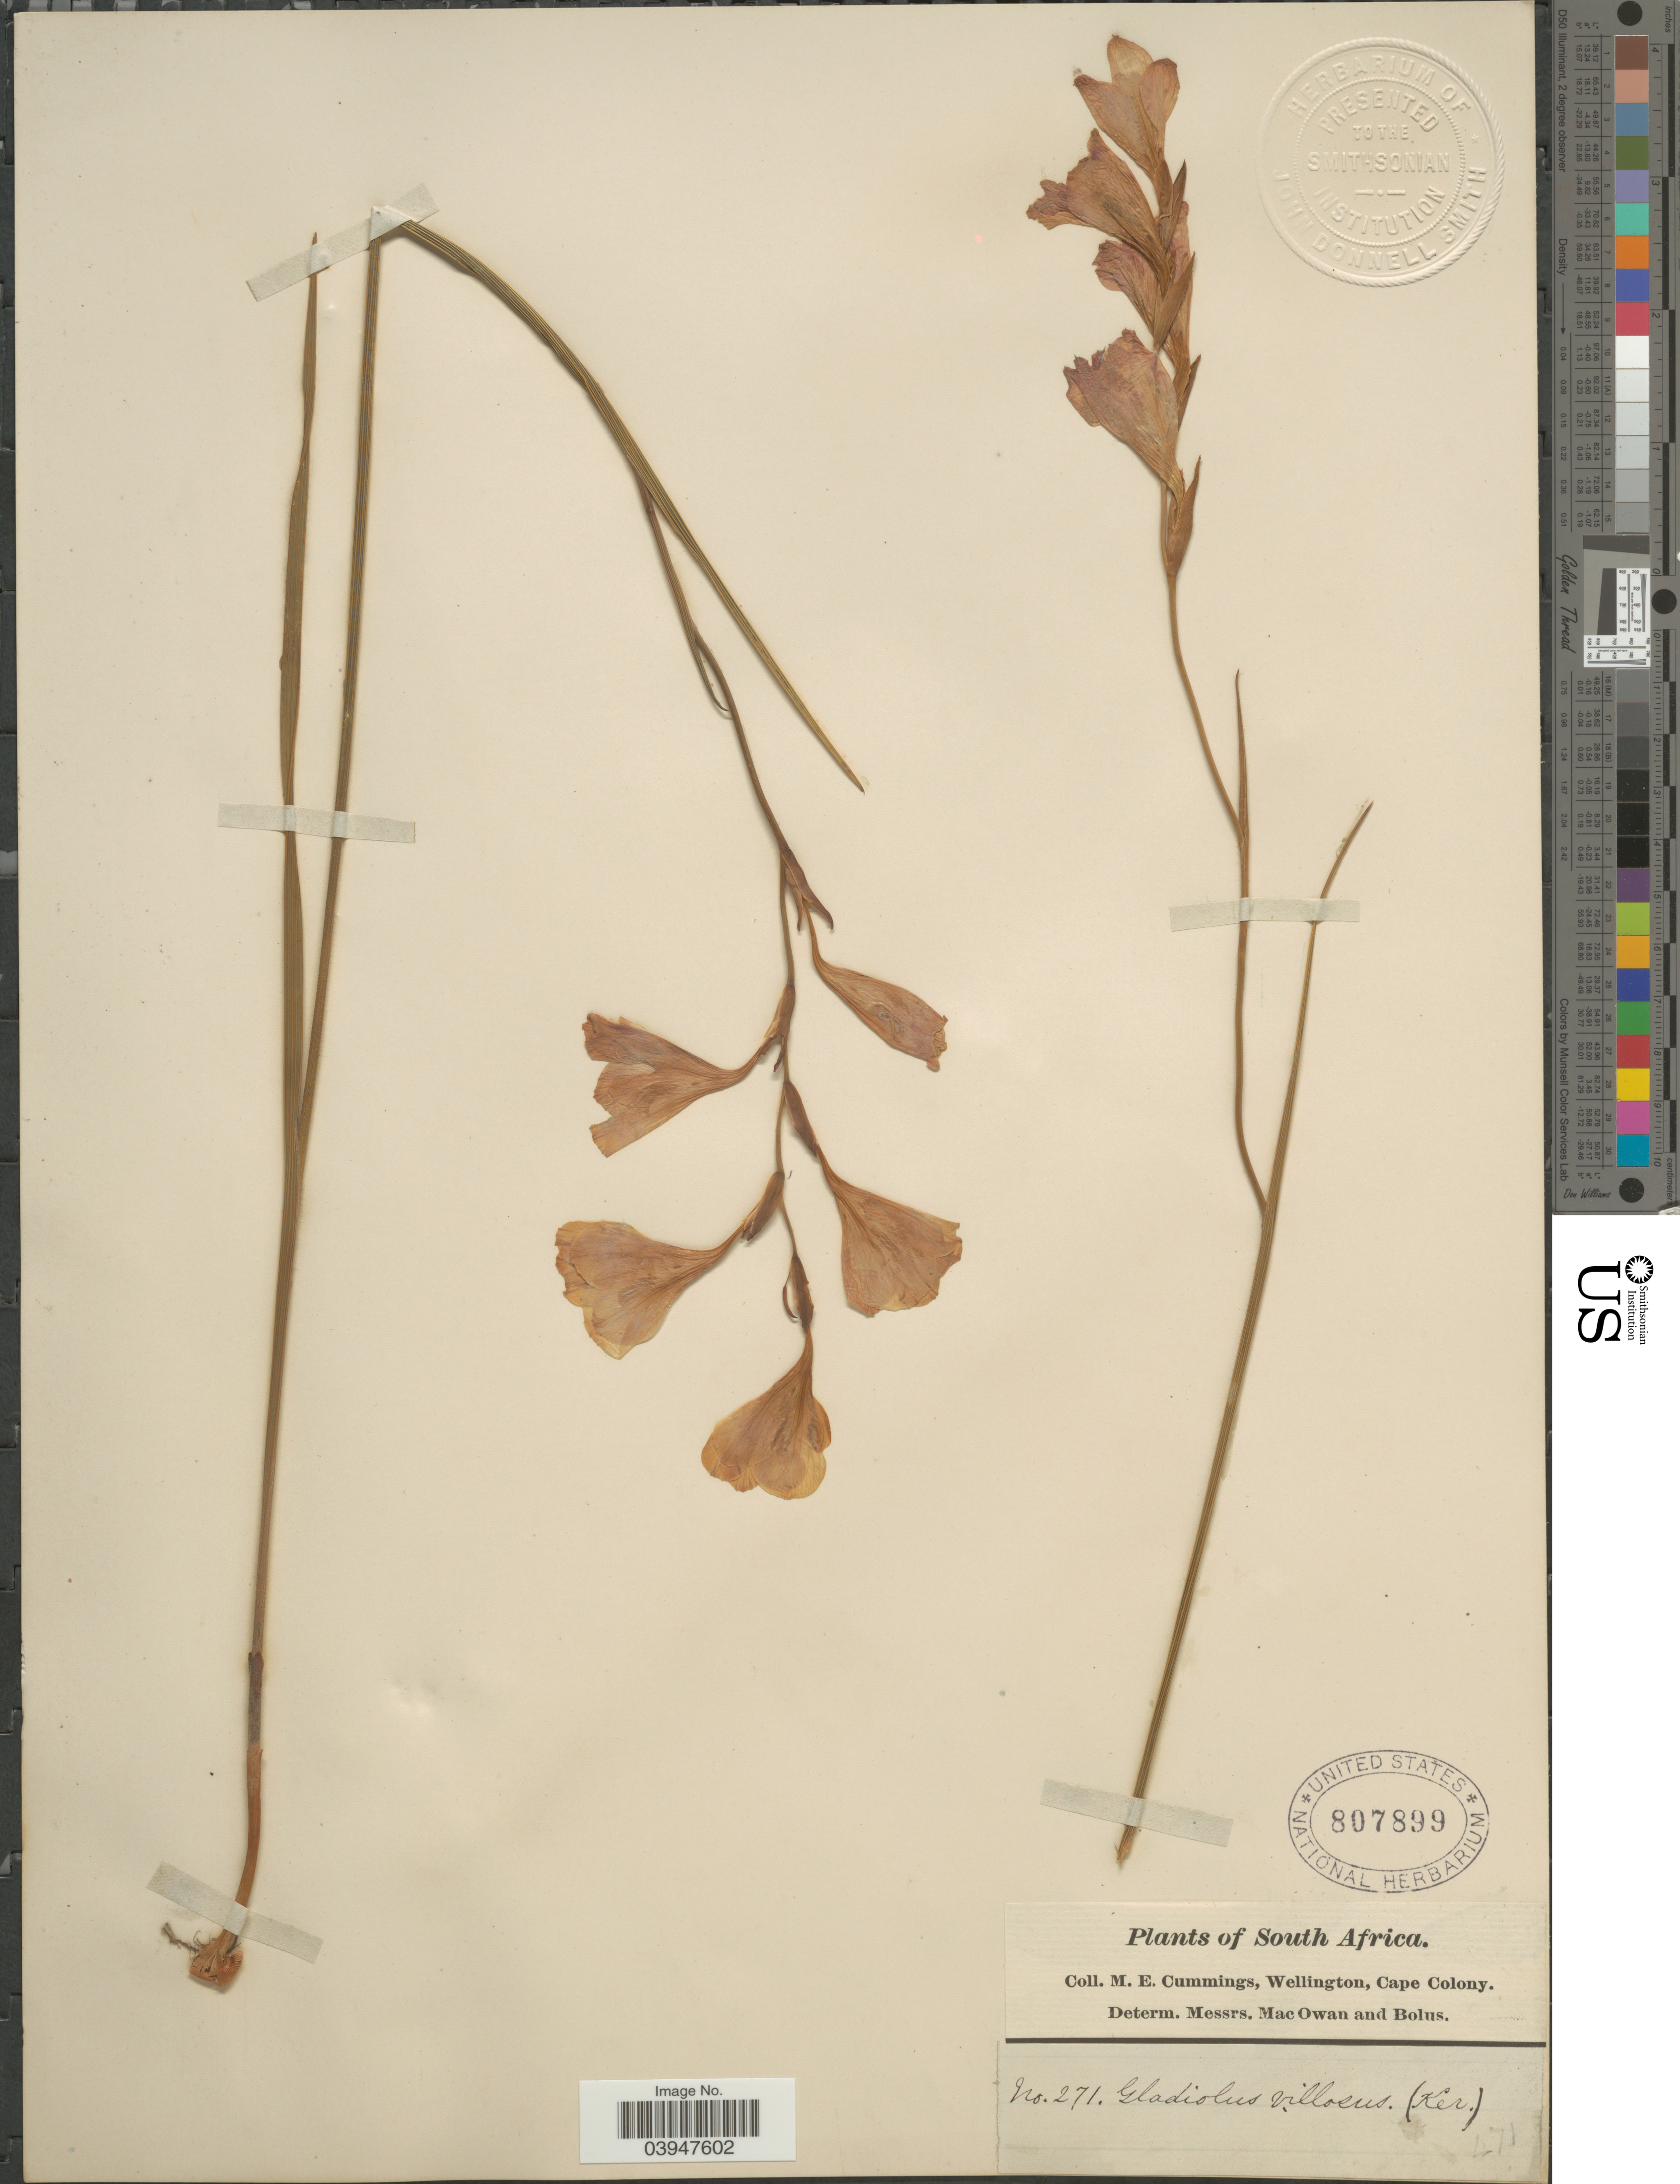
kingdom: Plantae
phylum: Tracheophyta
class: Liliopsida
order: Asparagales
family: Iridaceae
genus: Gladiolus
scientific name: Gladiolus villosus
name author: Burm. f.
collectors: M. E. Cummings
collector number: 271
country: South Africa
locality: Wellington, Cape Colony.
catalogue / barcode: US 807899